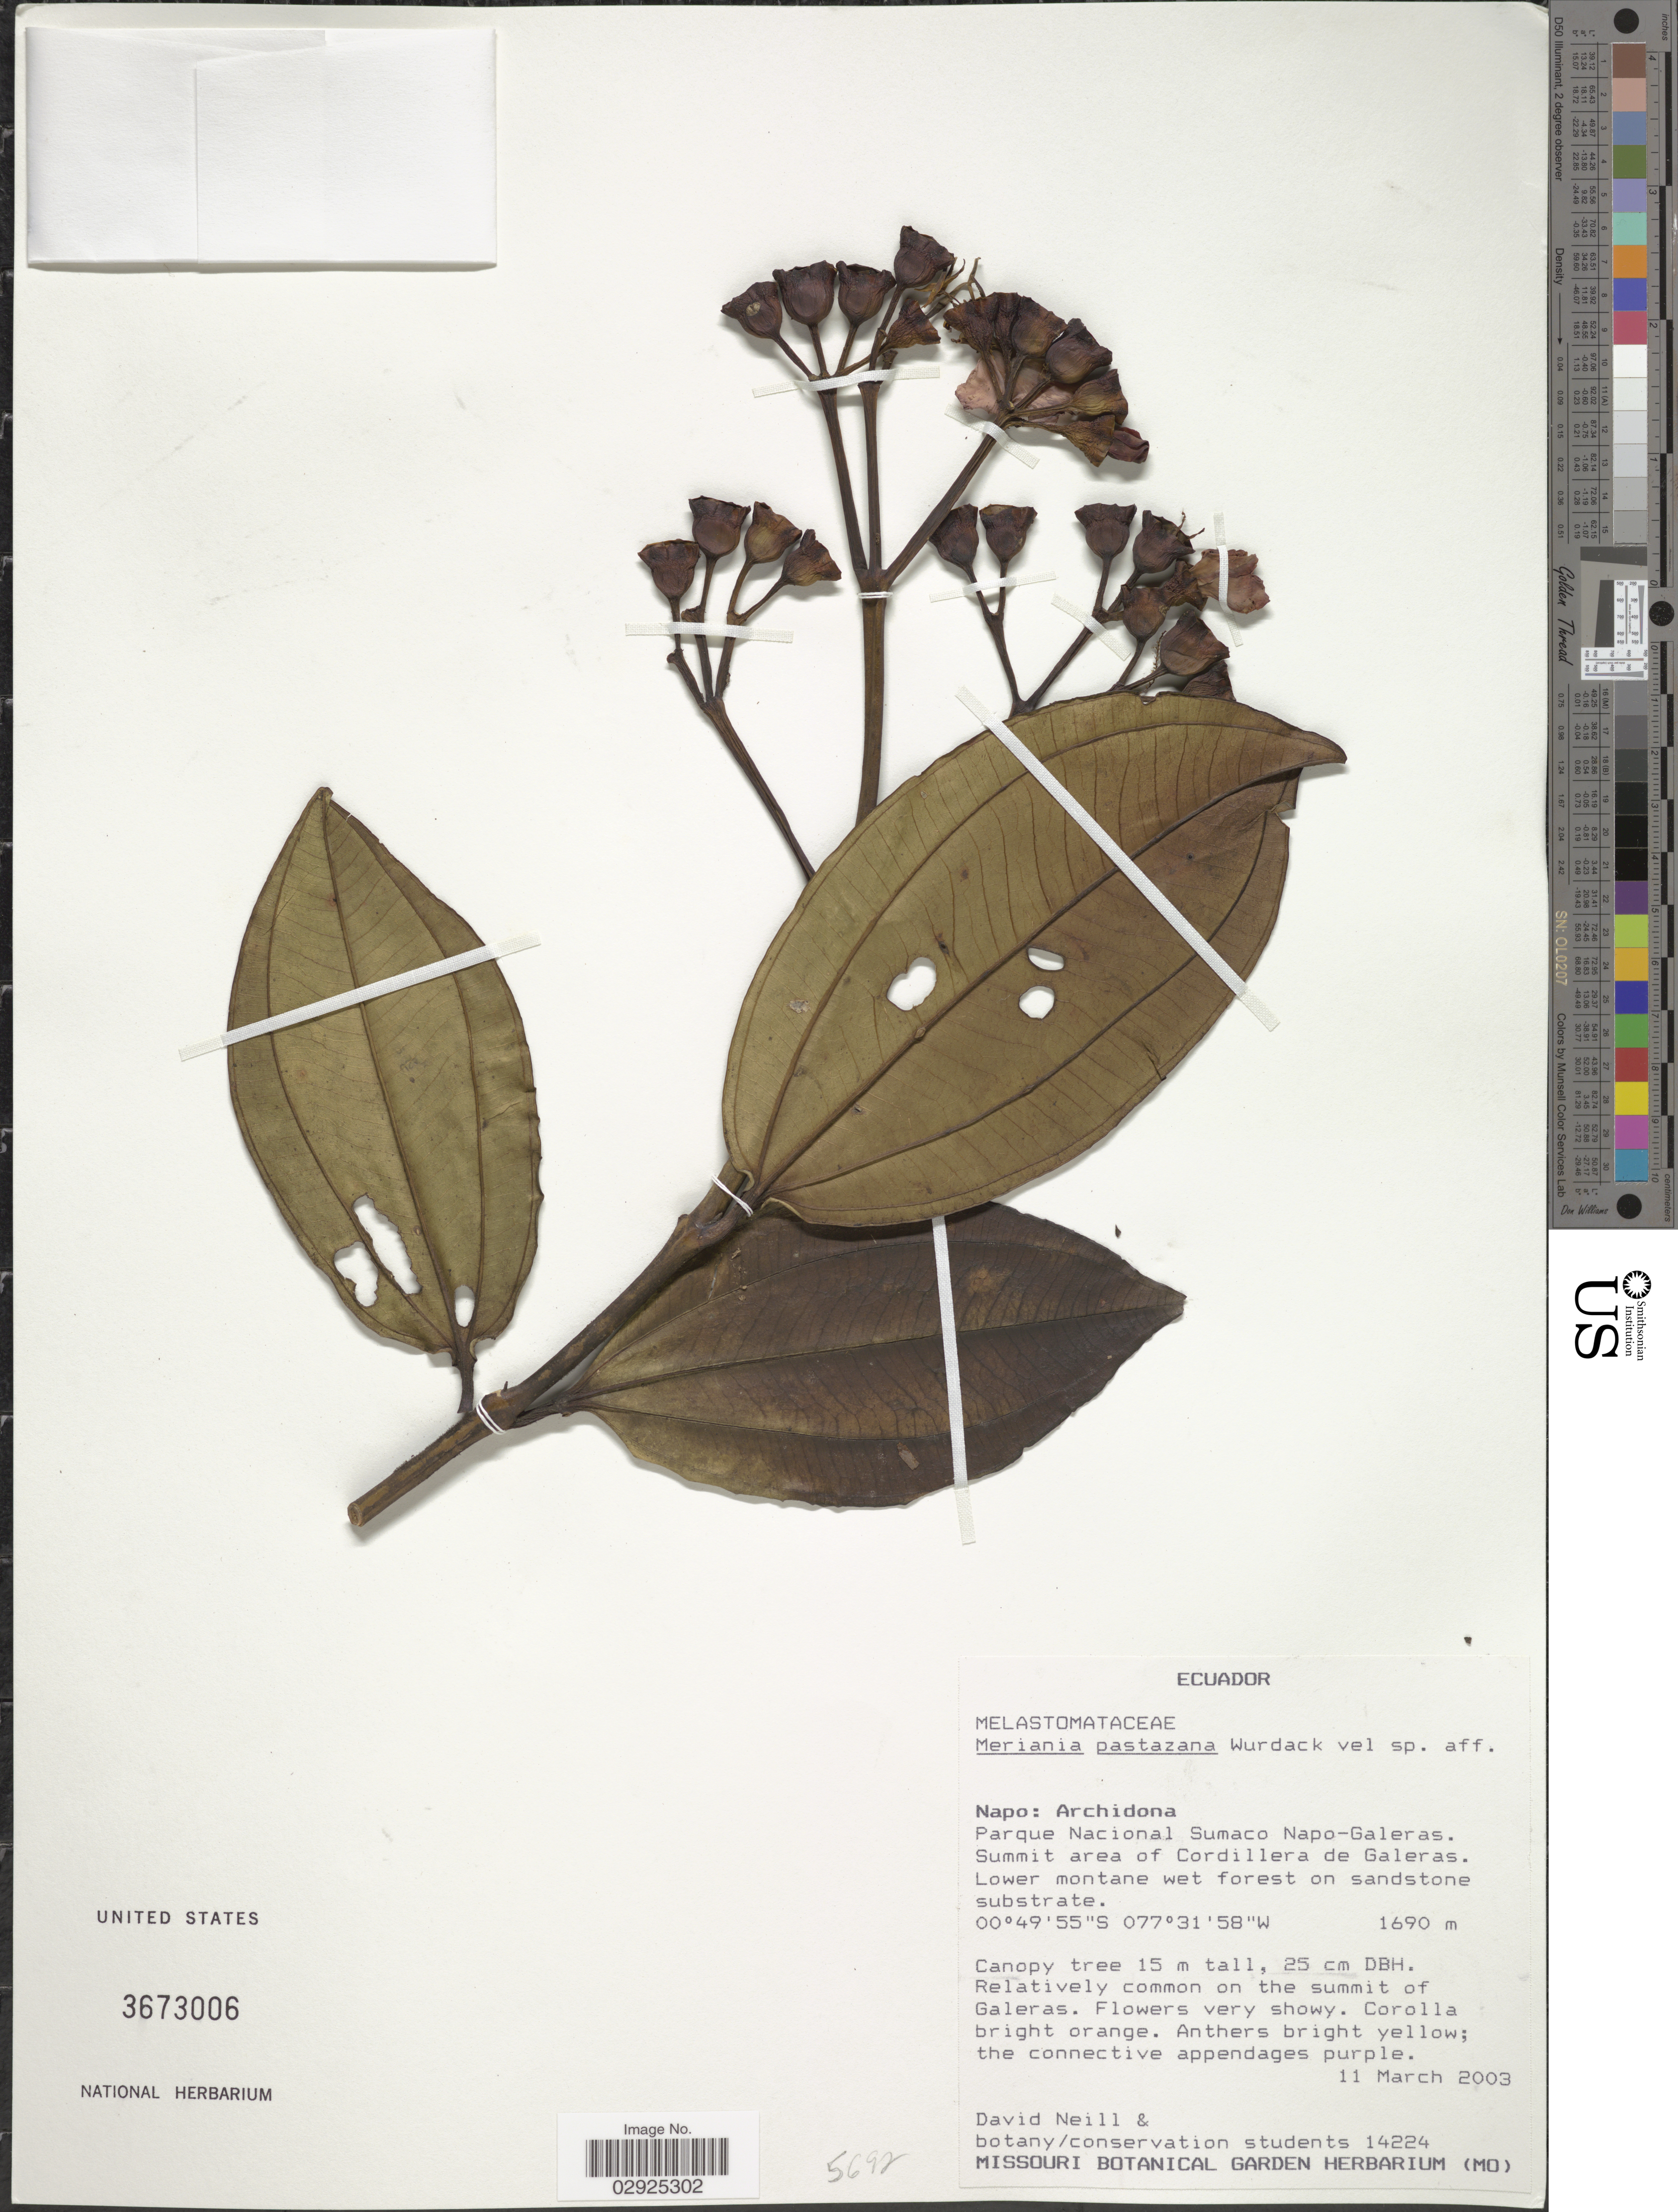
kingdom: Plantae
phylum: Tracheophyta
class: Magnoliopsida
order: Myrtales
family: Melastomataceae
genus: Meriania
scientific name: Meriania pastazana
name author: Wurdack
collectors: D. Neill & Botany/conservation students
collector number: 14224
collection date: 2003-03-11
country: Ecuador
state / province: Napo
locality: Archidona, Parque Nacional Sumaco Napo-Galeras, Summit area of Cordillera de Galeras.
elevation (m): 1690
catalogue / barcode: US 3673006